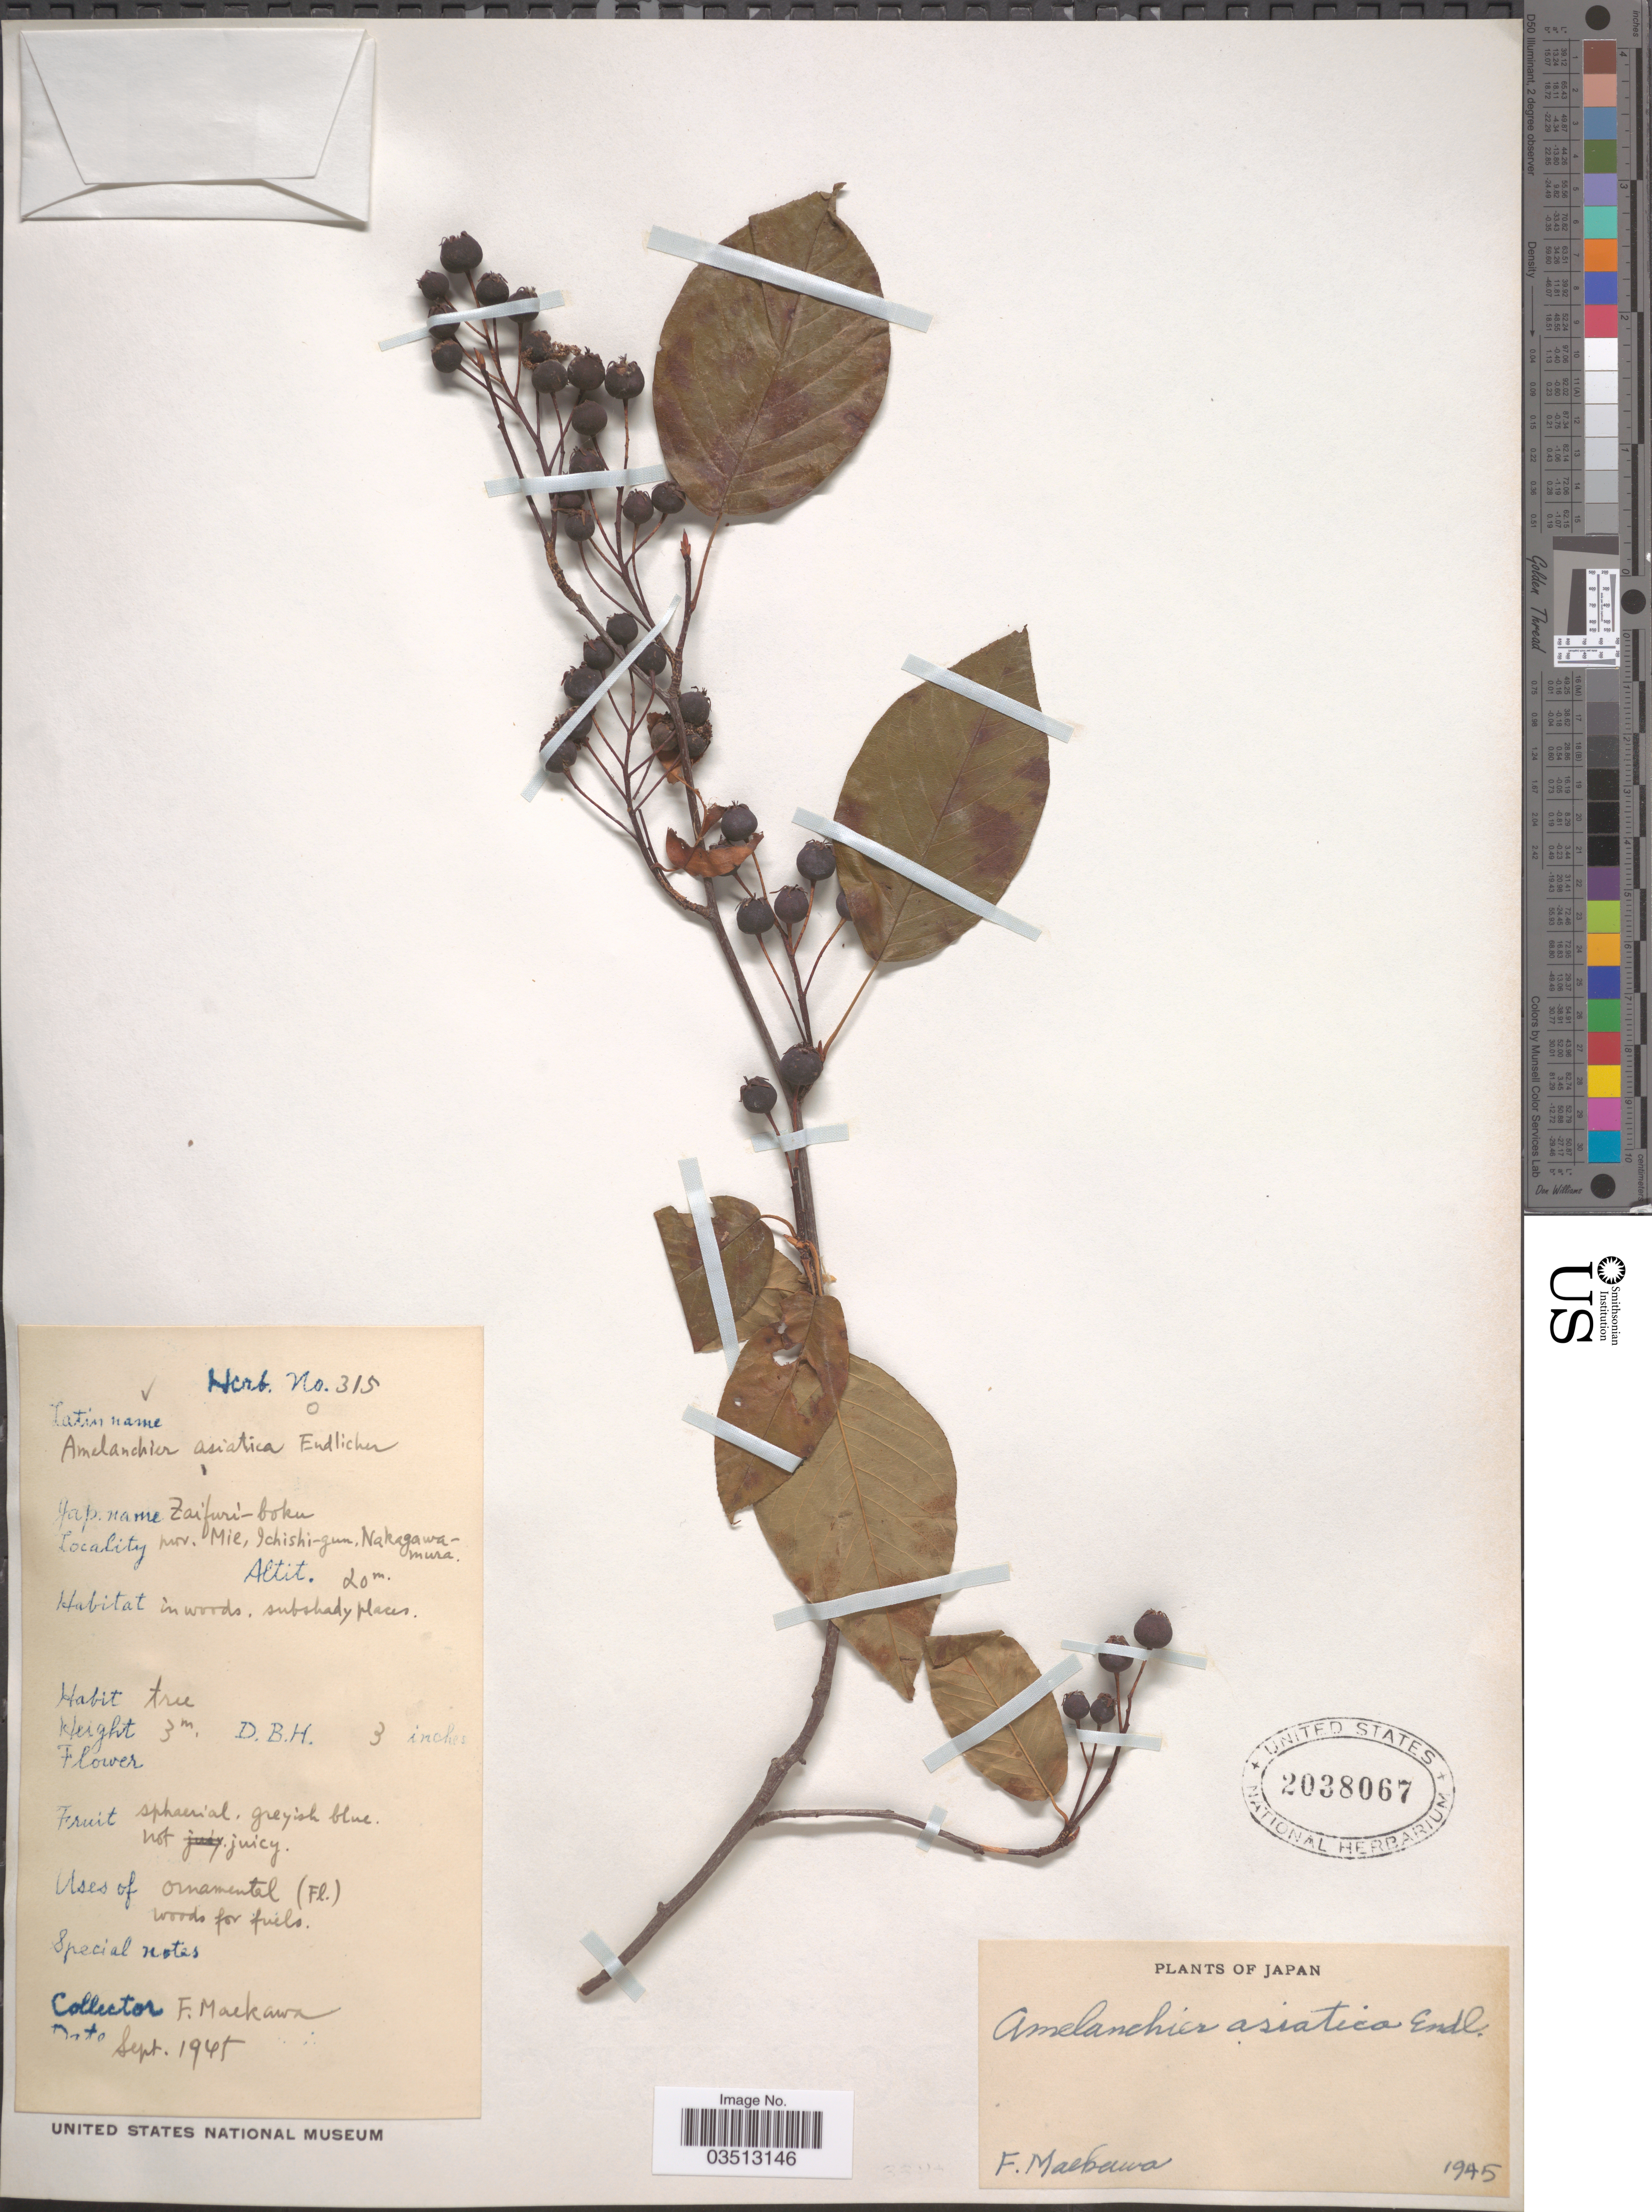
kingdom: Plantae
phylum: Tracheophyta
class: Magnoliopsida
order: Rosales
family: Rosaceae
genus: Amelanchier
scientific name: Amelanchier asiatica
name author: (Siebold & Zucc.) Endl. ex Walp.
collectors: F. Maekawa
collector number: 315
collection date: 1945-09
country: Japan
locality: Prov. Mie, Ichishi-gun. Nakagawa-mura.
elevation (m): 20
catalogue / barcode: US 2038067